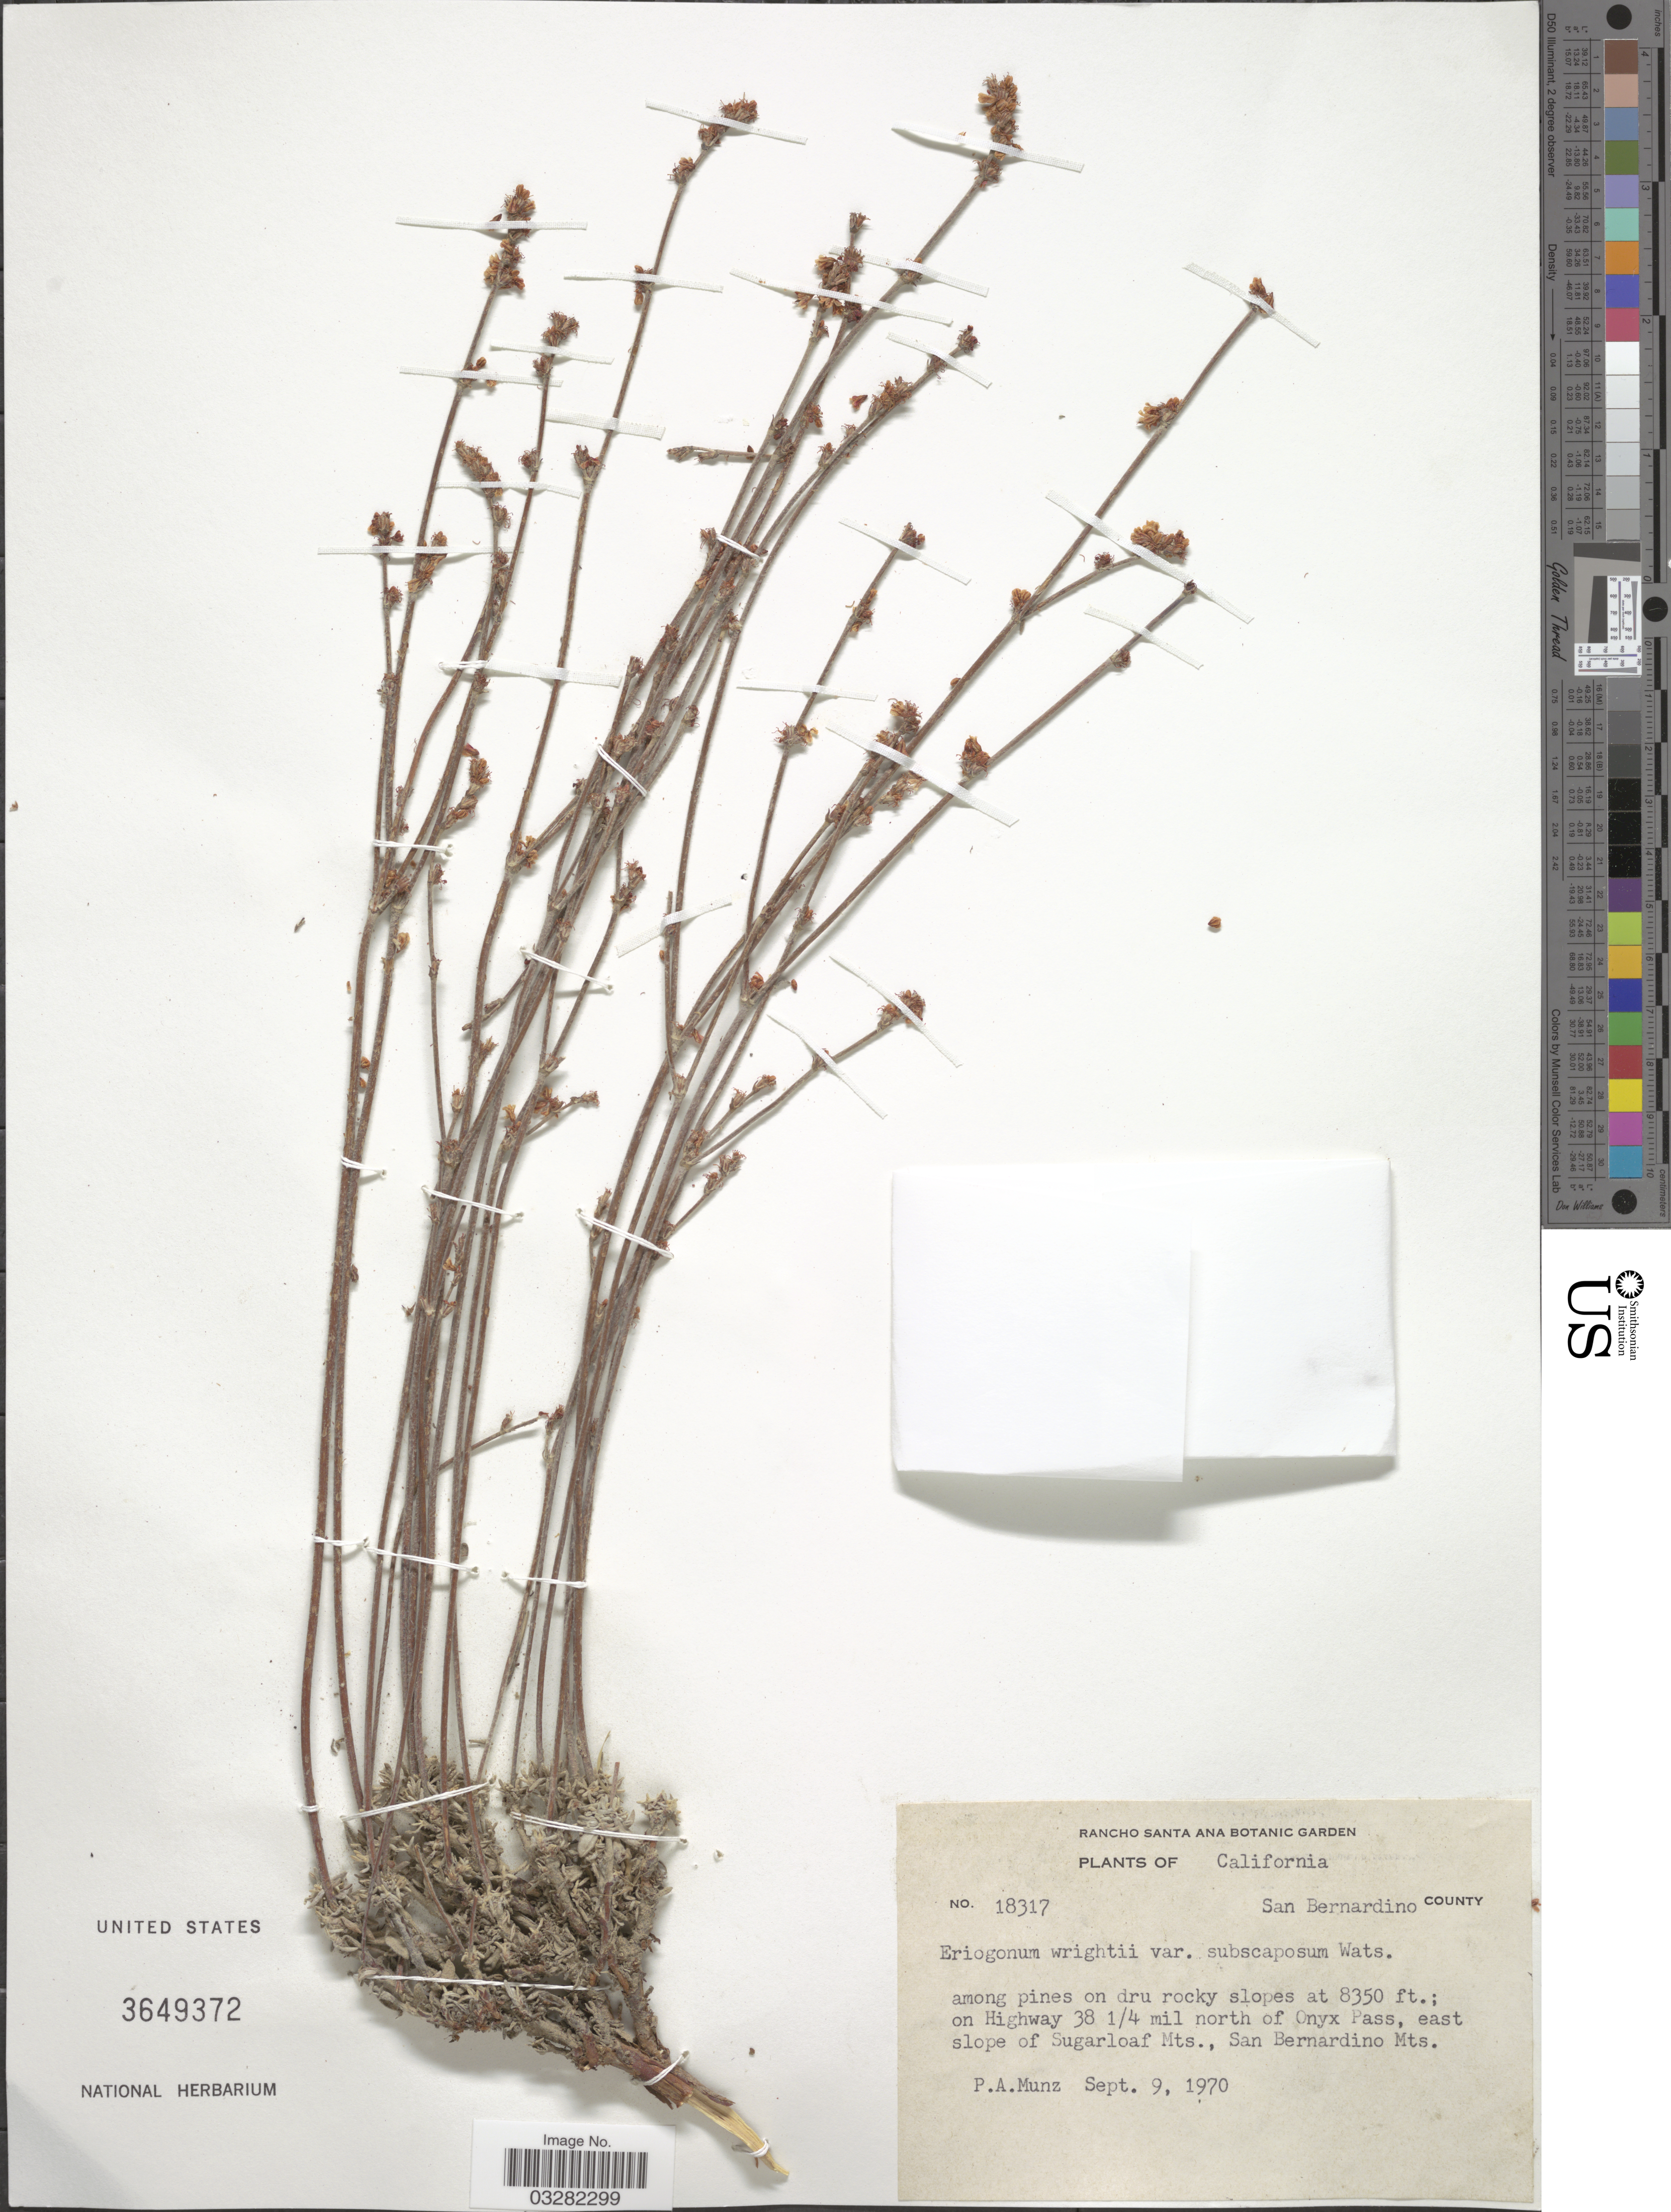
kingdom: Plantae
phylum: Tracheophyta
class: Magnoliopsida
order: Caryophyllales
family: Polygonaceae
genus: Eriogonum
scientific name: Eriogonum wrightii var. subscaposum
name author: S. Watson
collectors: P. A. Munz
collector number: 18317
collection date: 1970-09-09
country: United States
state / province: California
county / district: San Bernardino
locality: San Bernardino County. On Highway 38 ¼ mil north of Onyx Pass, east slope of Sugarloaf Mts., San Bernardino Mts.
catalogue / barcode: US 3649372